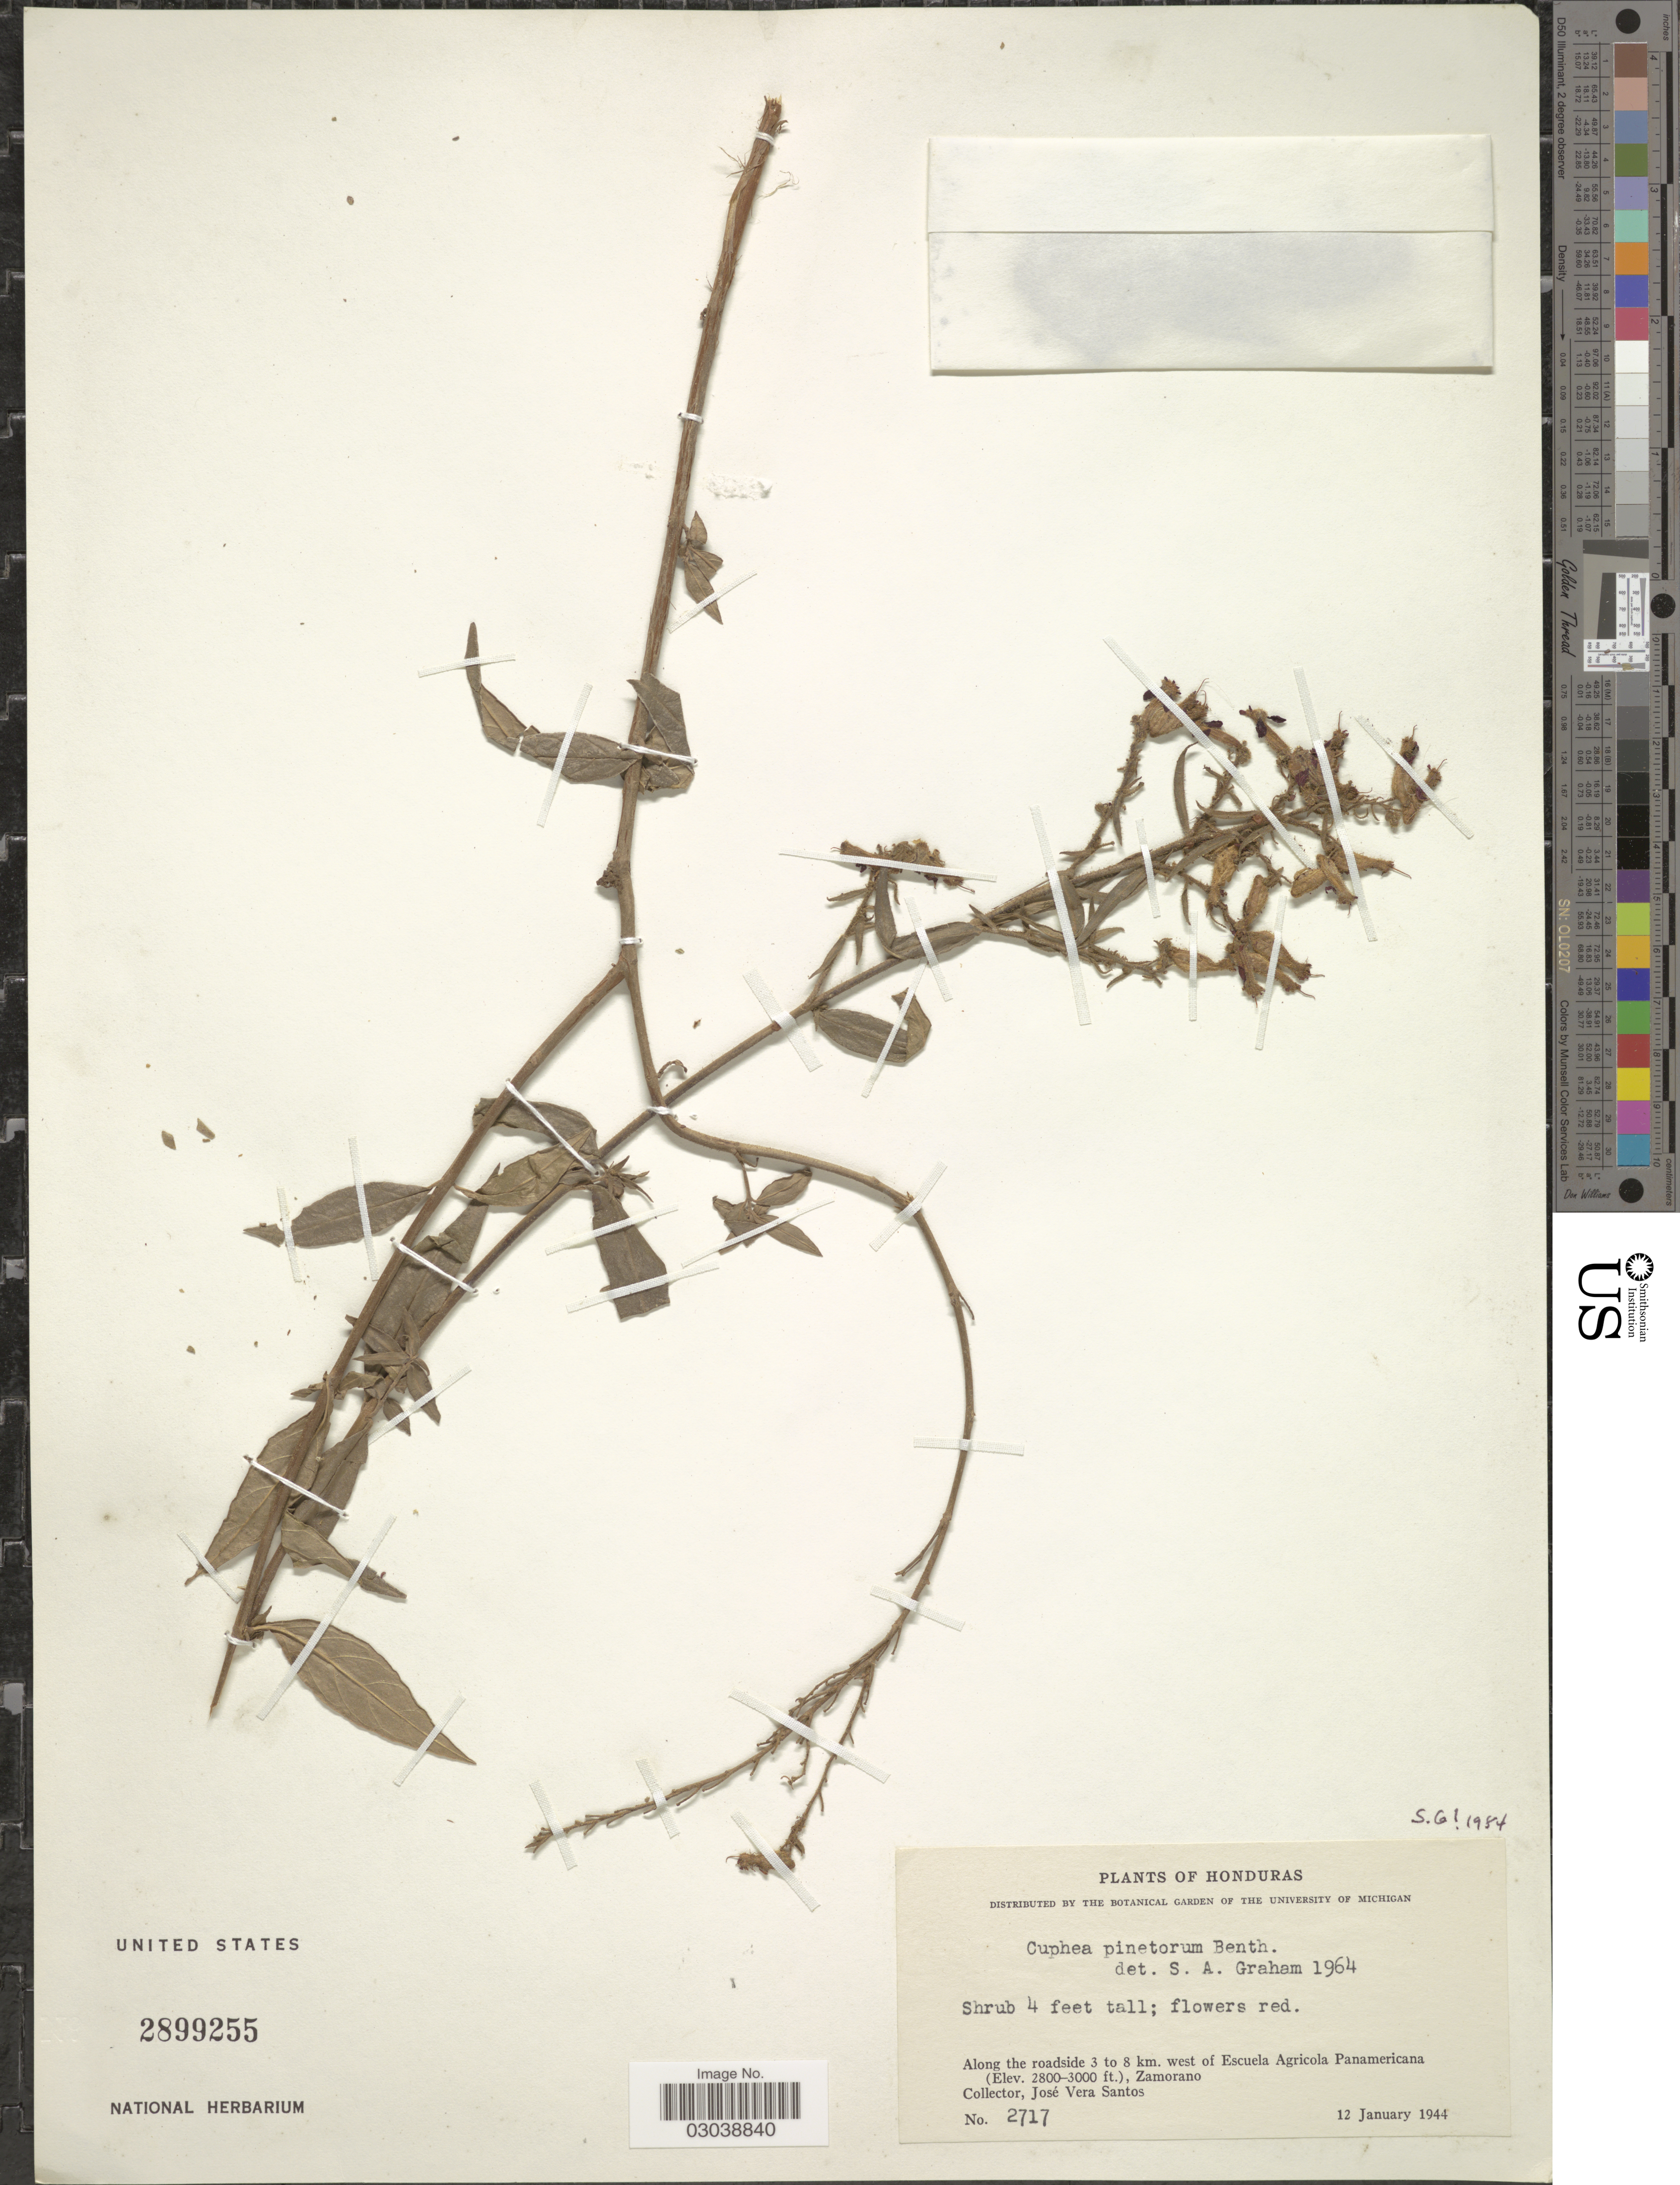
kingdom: Plantae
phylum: Tracheophyta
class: Magnoliopsida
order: Myrtales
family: Lythraceae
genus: Cuphea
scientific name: Cuphea pinetorum Benth.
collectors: J. V. Santos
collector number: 2717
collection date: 1944-01-12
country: Honduras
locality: Along the roadside 3 to 8 km. west of Escuela Agricola Panamericana, Zamorano.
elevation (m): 853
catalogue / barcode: US 2899255